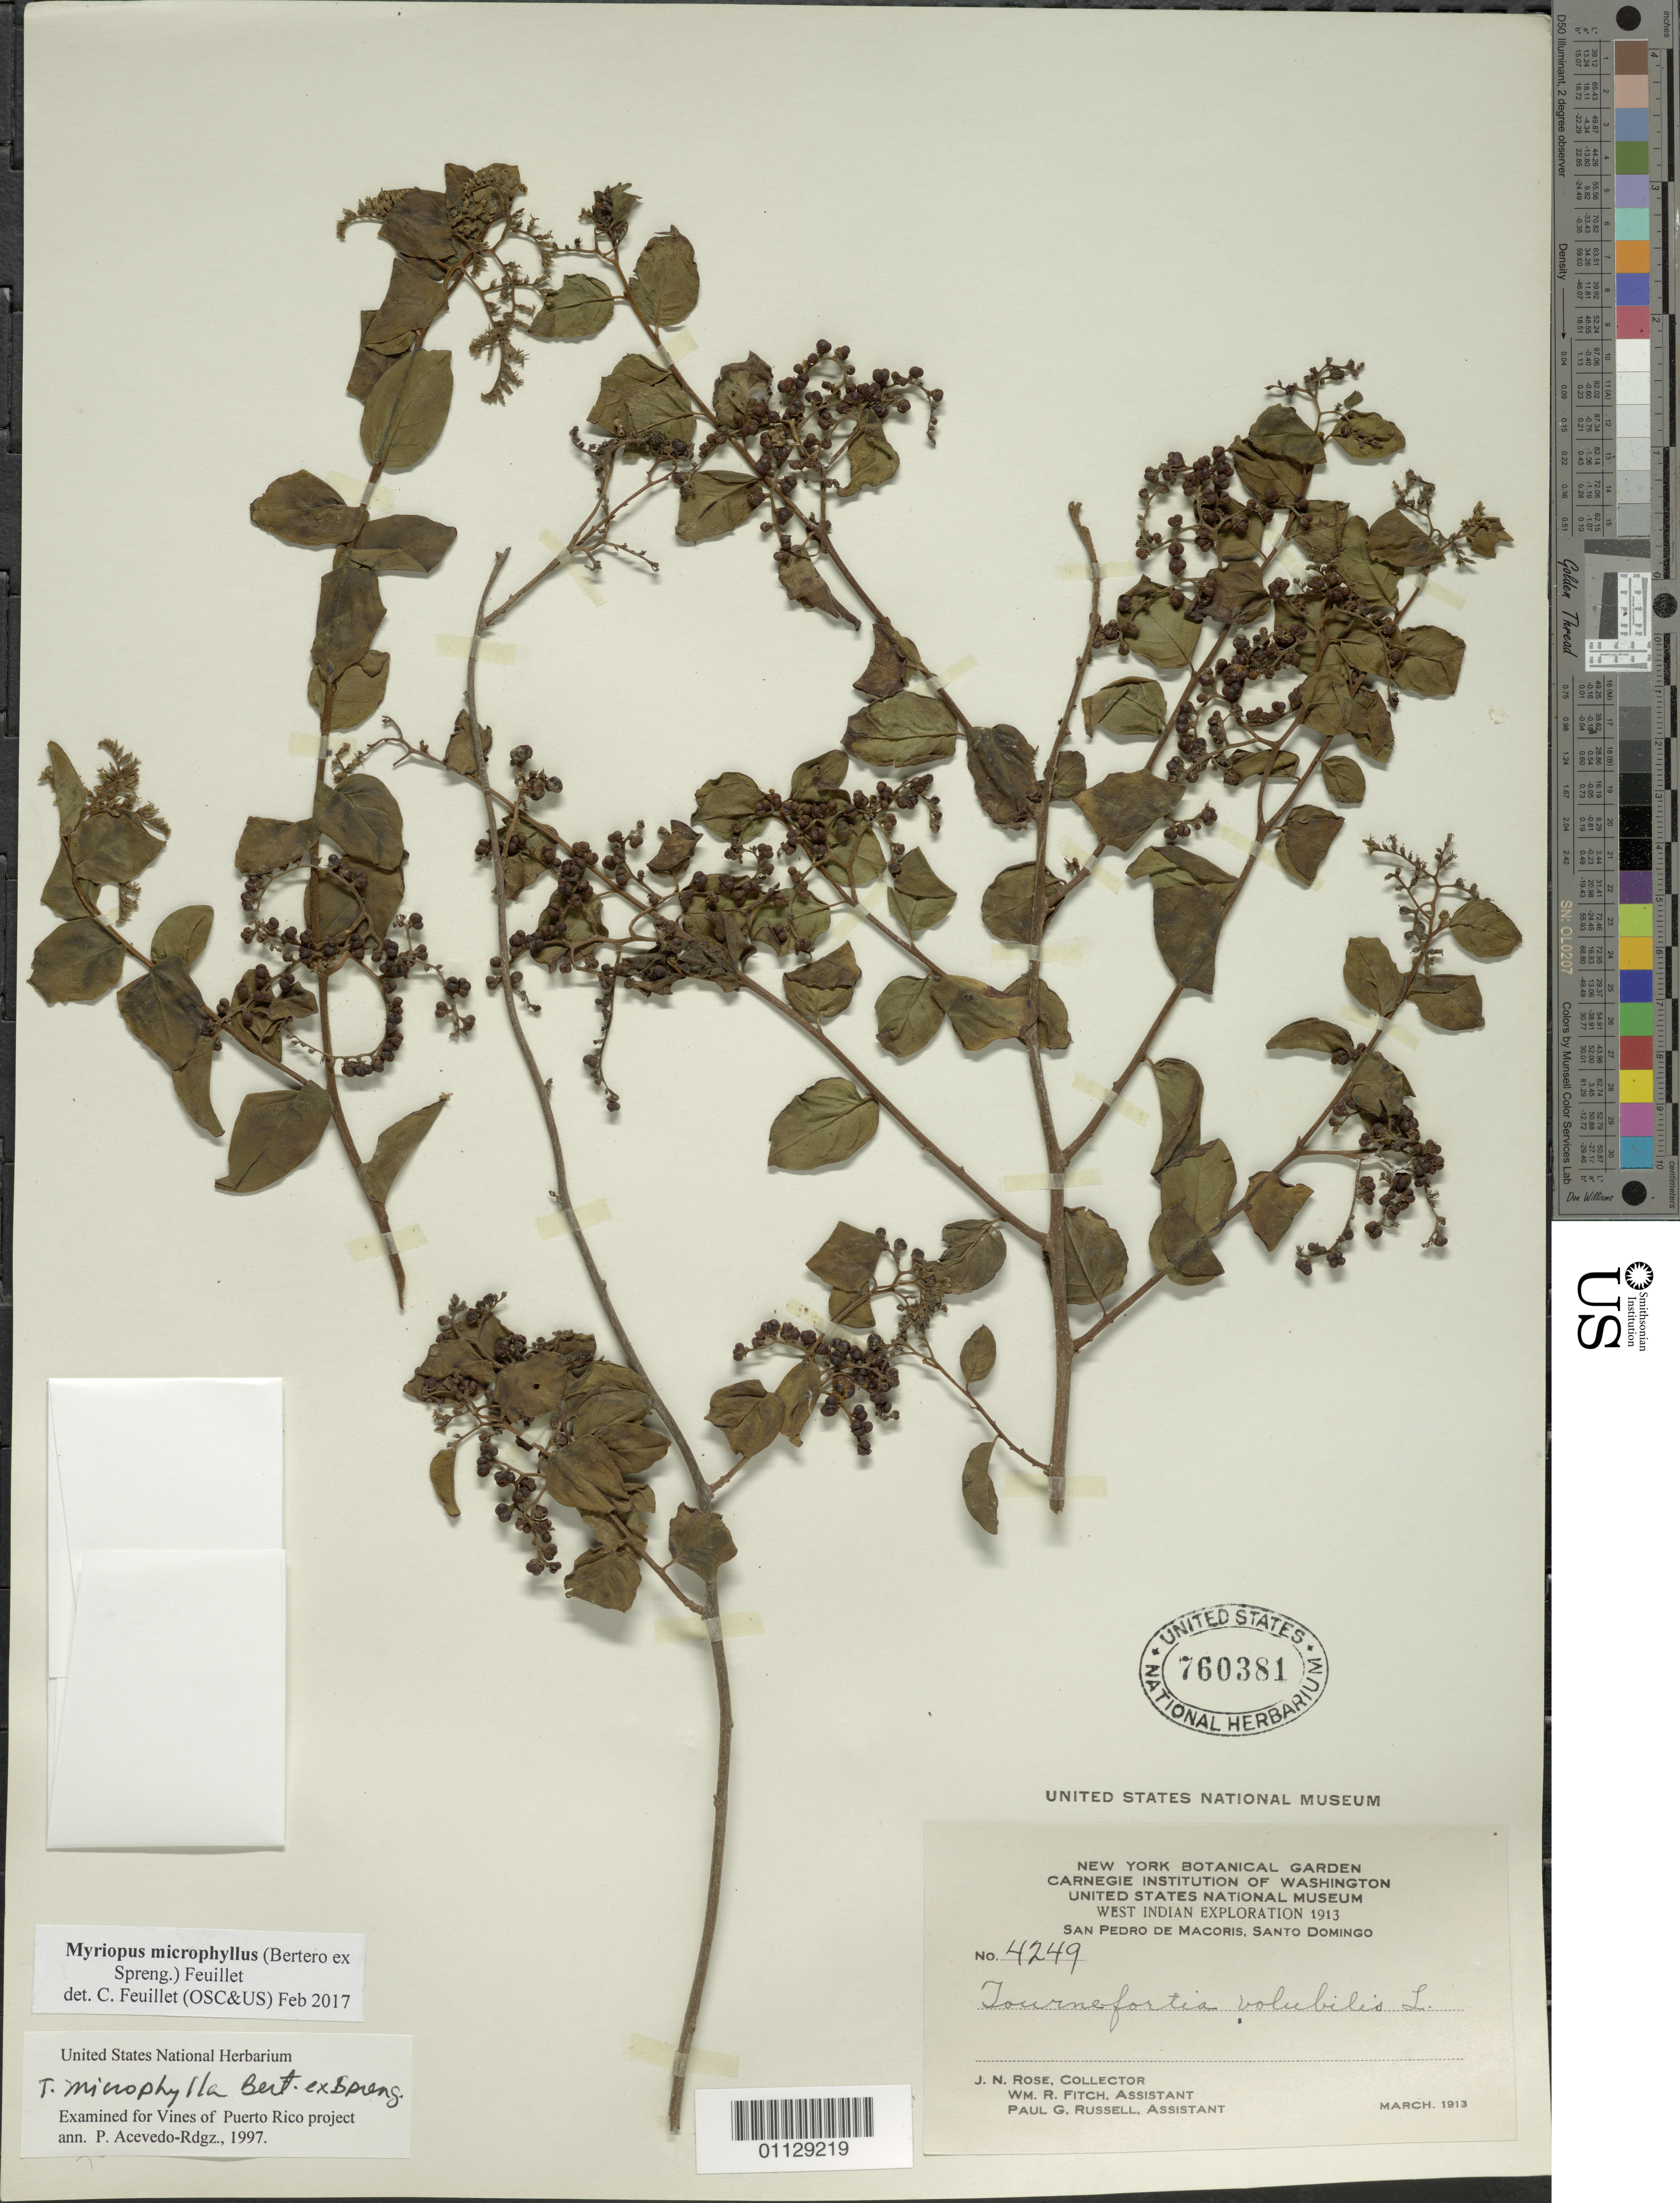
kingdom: Plantae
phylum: Tracheophyta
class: Magnoliopsida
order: Boraginales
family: Heliotropiaceae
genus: Myriopus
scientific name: Myriopus microphyllus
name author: (Bertero ex Spreng.) Feuillet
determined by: Feuillet, C.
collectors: J. N. Rose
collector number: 4249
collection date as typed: Mar 1913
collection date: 1913-03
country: Puerto Rico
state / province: Peñuelas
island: Puerto Rico I.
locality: San Pedro de Macoris, Santo Domingo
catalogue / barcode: US 760381